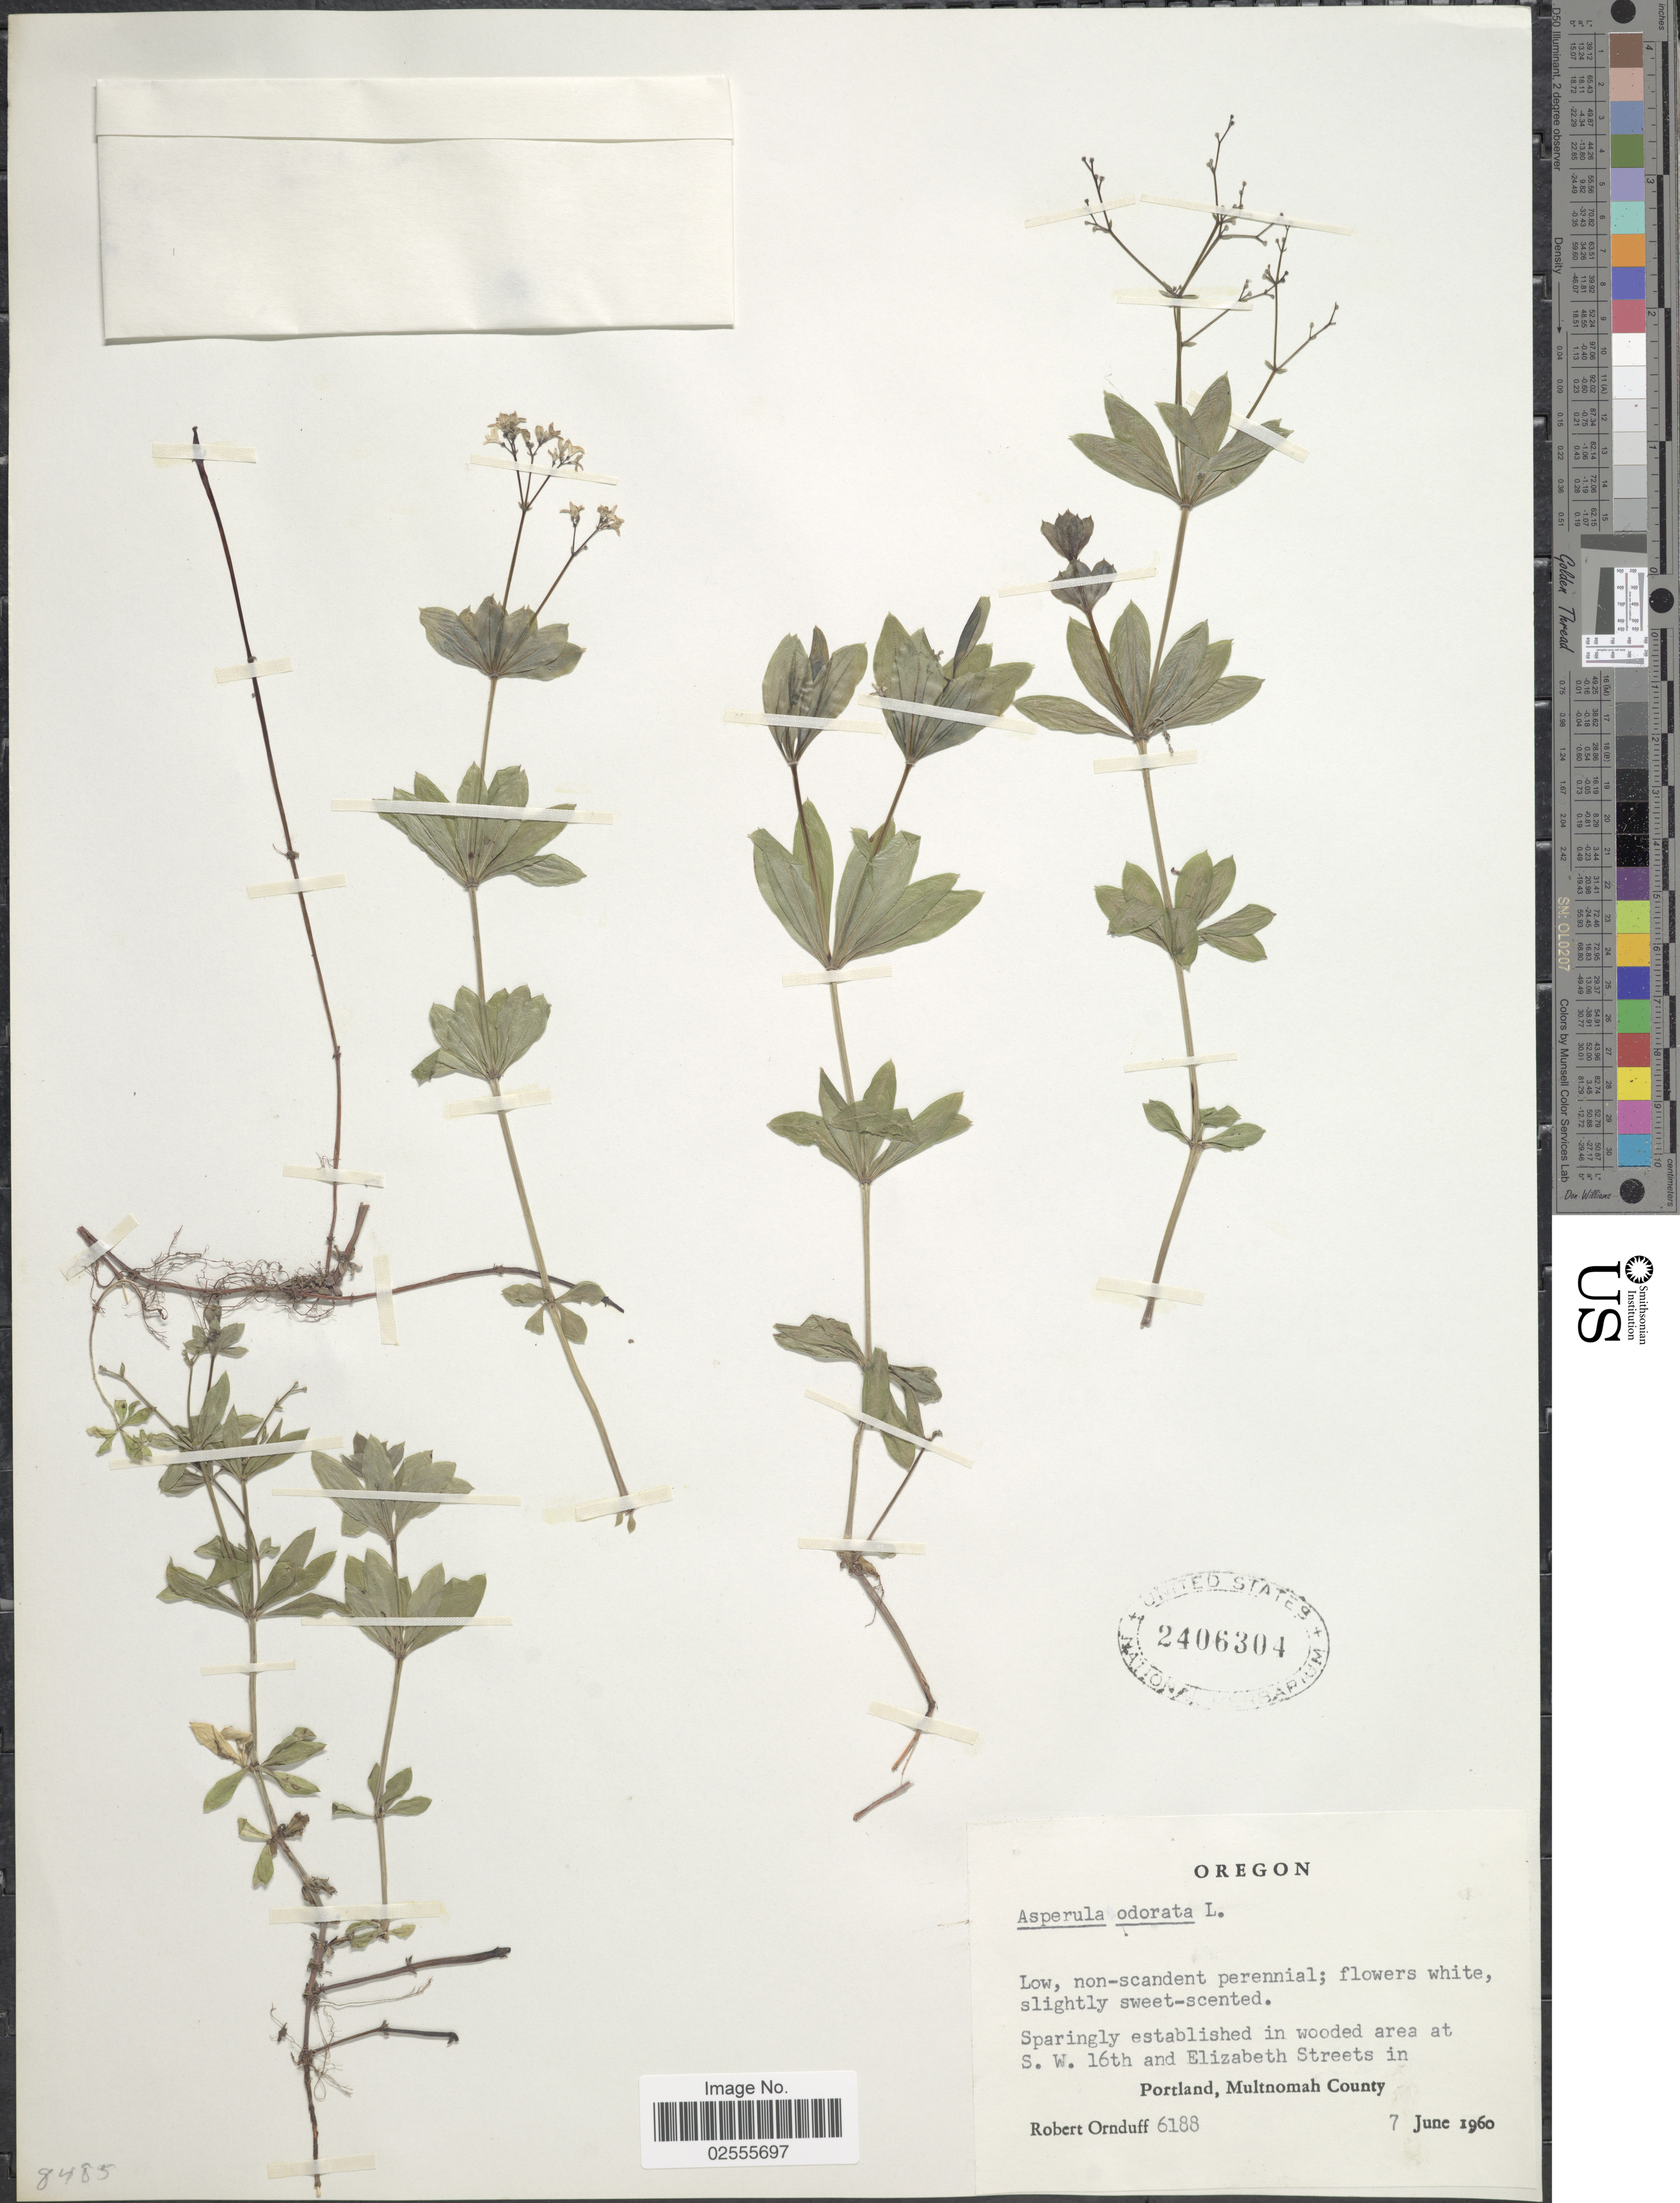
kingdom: Plantae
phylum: Tracheophyta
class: Magnoliopsida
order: Gentianales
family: Rubiaceae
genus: Asperula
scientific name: Asperula odorata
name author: L.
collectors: R. Ornduff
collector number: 6188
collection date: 1960-06-07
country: United States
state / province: Oregon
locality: Sparingly established in wooded area at S.W. 16th and Elizabeth Streets in Portland, Multnomah County.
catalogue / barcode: US 2406304